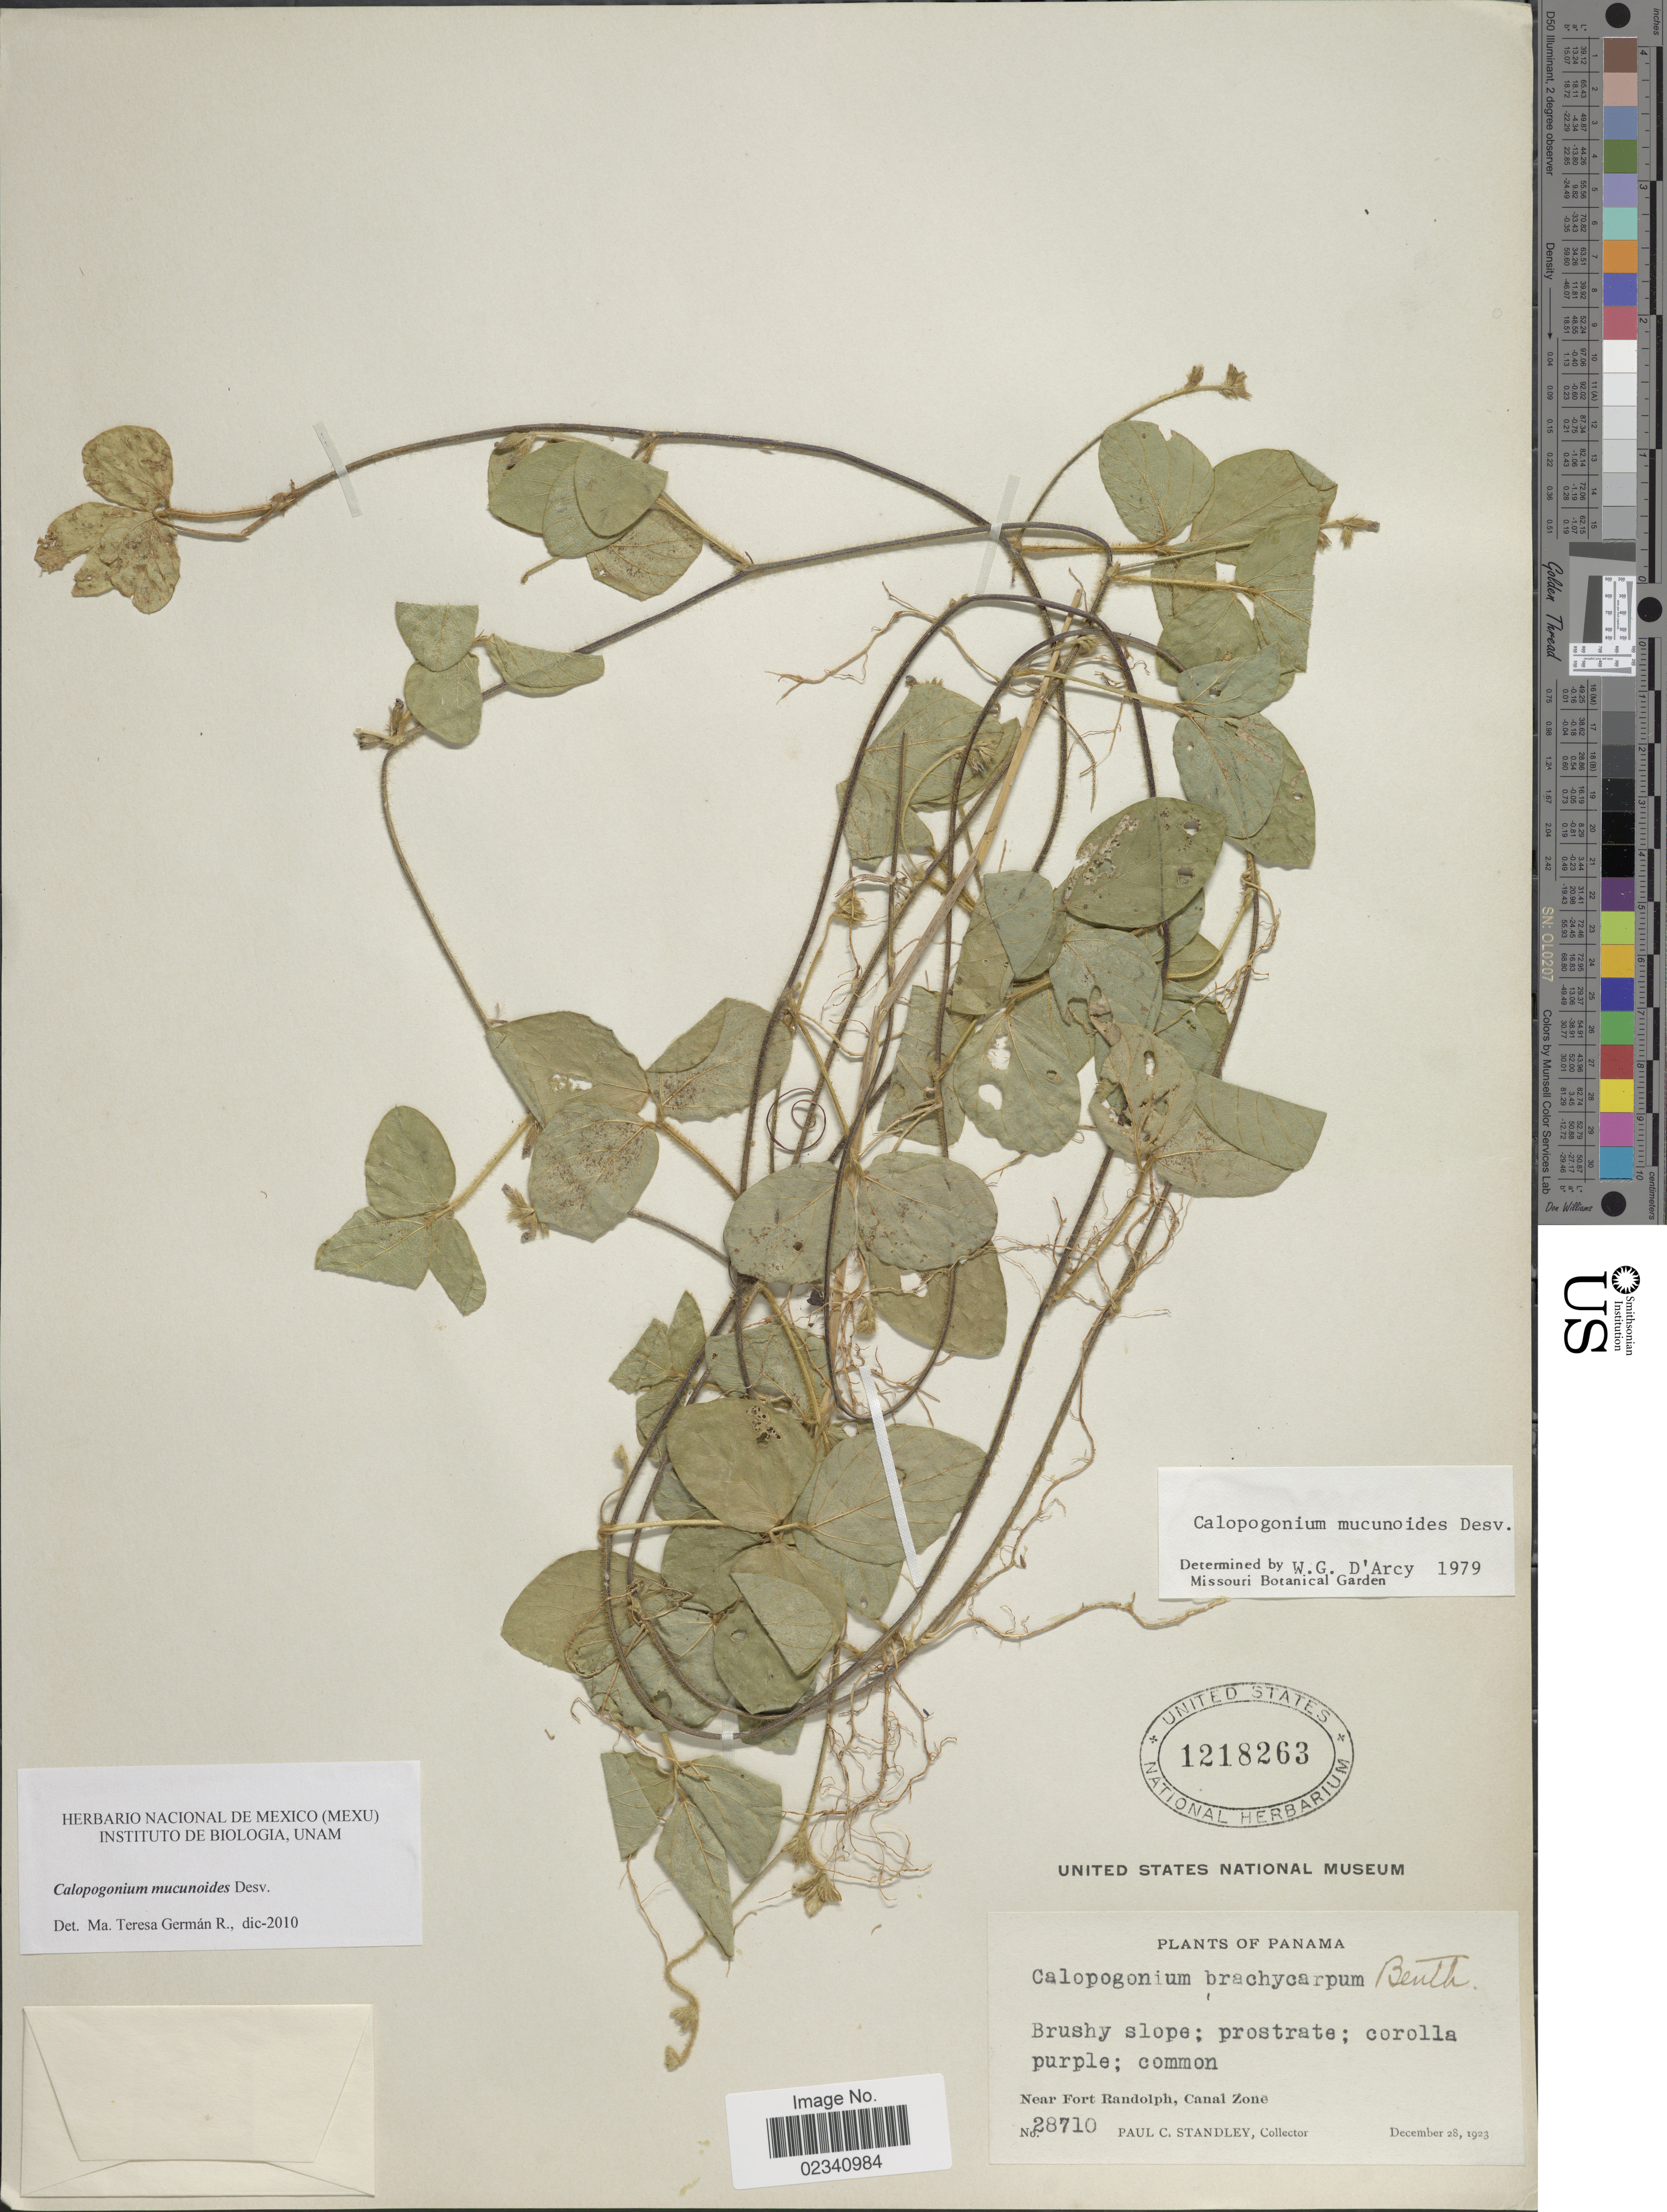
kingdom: Plantae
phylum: Tracheophyta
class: Magnoliopsida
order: Fabales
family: Fabaceae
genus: Calopogonium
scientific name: Calopogonium mucunoides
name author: Desv.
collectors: P. C. Standley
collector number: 28710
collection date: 1923-12-28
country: Panama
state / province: Colón / Panamá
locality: Near Fort Randolph, Canal Zone.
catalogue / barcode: US 1218263